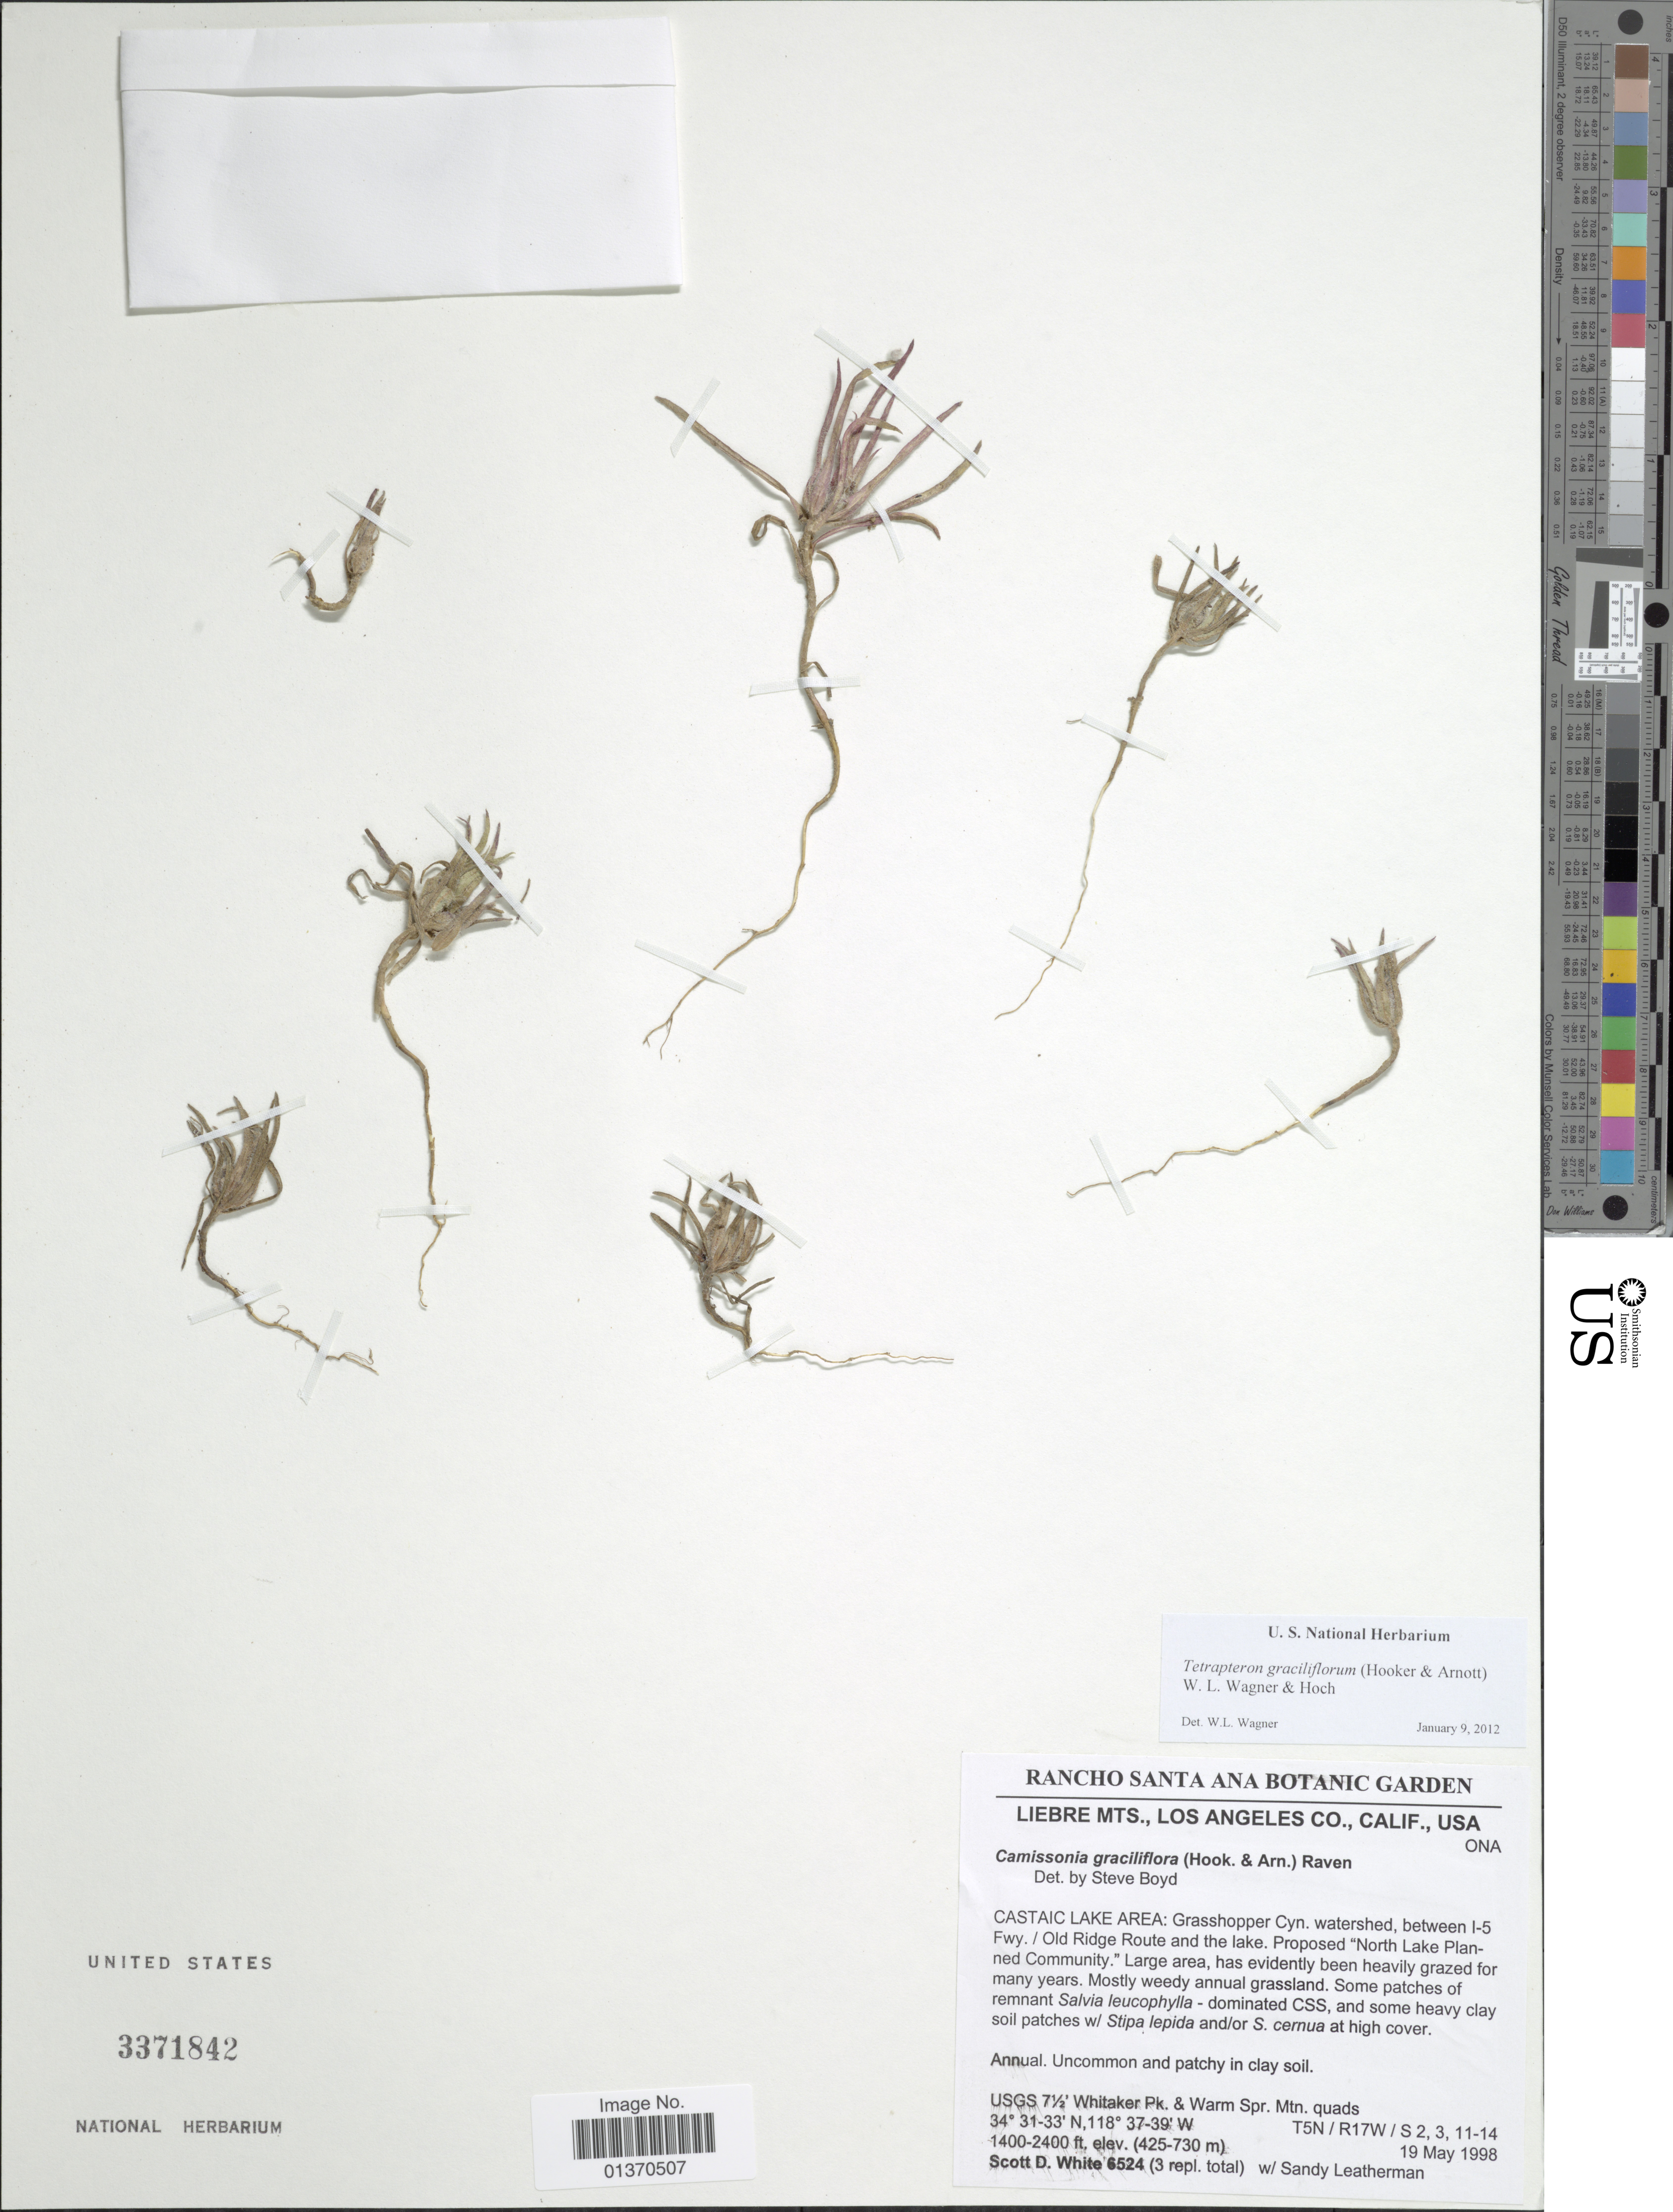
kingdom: Plantae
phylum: Tracheophyta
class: Magnoliopsida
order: Myrtales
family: Onagraceae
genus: Tetrapteron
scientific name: Tetrapteron graciliflorum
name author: (Hook. & Arn.) W.L. Wagner & Hoch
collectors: S. White & S. Leatherman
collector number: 6524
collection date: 1998-05-19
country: United States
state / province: California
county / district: Los Angeles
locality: Liebre Mts., Los Angeles Co., Castaic Lake Area: Grasshopper Cyn. watershed, between 1-5 Fwy./ Old Ridge Route and the lake. Proposed "North Lake Planned Community", USGS 7½ Whitaker Pk. & Warm Spr. Mtn. quads, T5N/ R17W/ S2, 3, 11-14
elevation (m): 427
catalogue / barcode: US 3371842